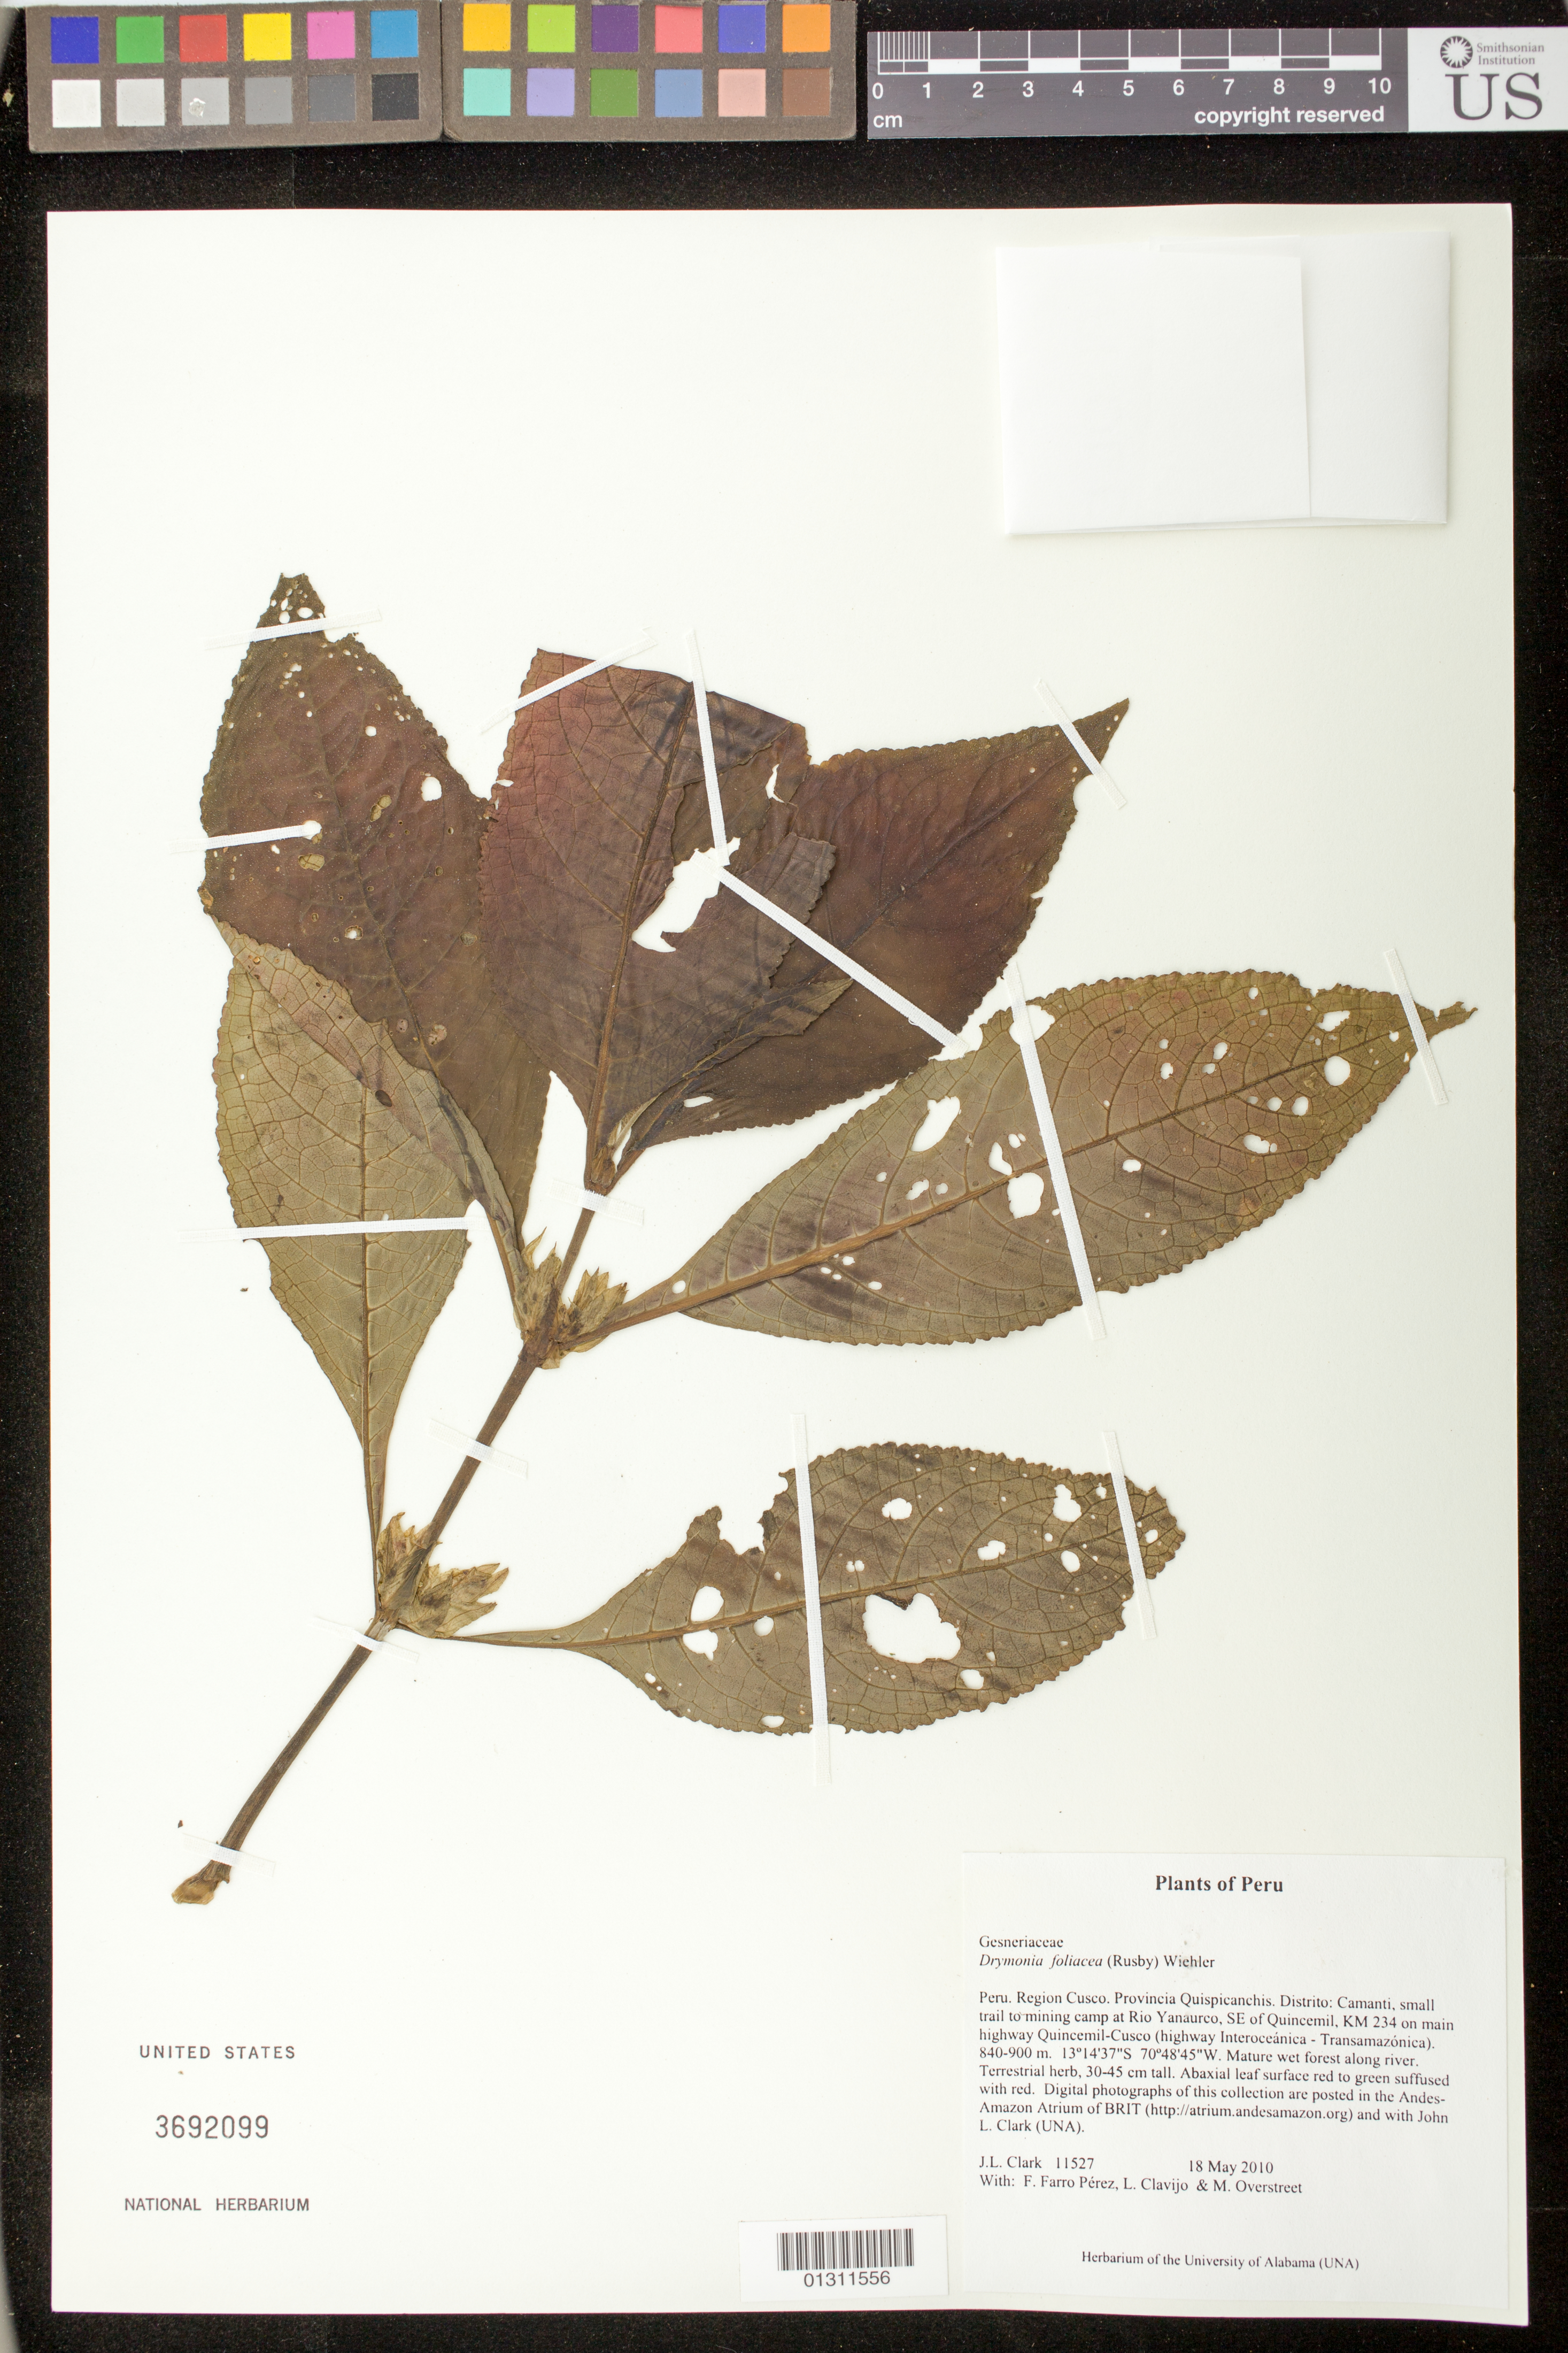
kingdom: Plantae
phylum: Tracheophyta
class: Magnoliopsida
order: Lamiales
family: Gesneriaceae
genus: Drymonia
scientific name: Drymonia foliacea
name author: (Rusby) Wiehler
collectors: J. L. Clark, F. Farro Pérez, L. Clavijo & M. Overstreet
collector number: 11527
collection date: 2010-05-18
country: Peru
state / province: Cusco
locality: Provincia Quispicanchis. Distrito: Camanti, small trail to mining camp at Rio Yanaurco, SE of Quincemil, KM 234 on main highway Quincemil-Cusco (highway Interoceánica - Transamazónica).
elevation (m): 840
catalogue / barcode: US 3692099